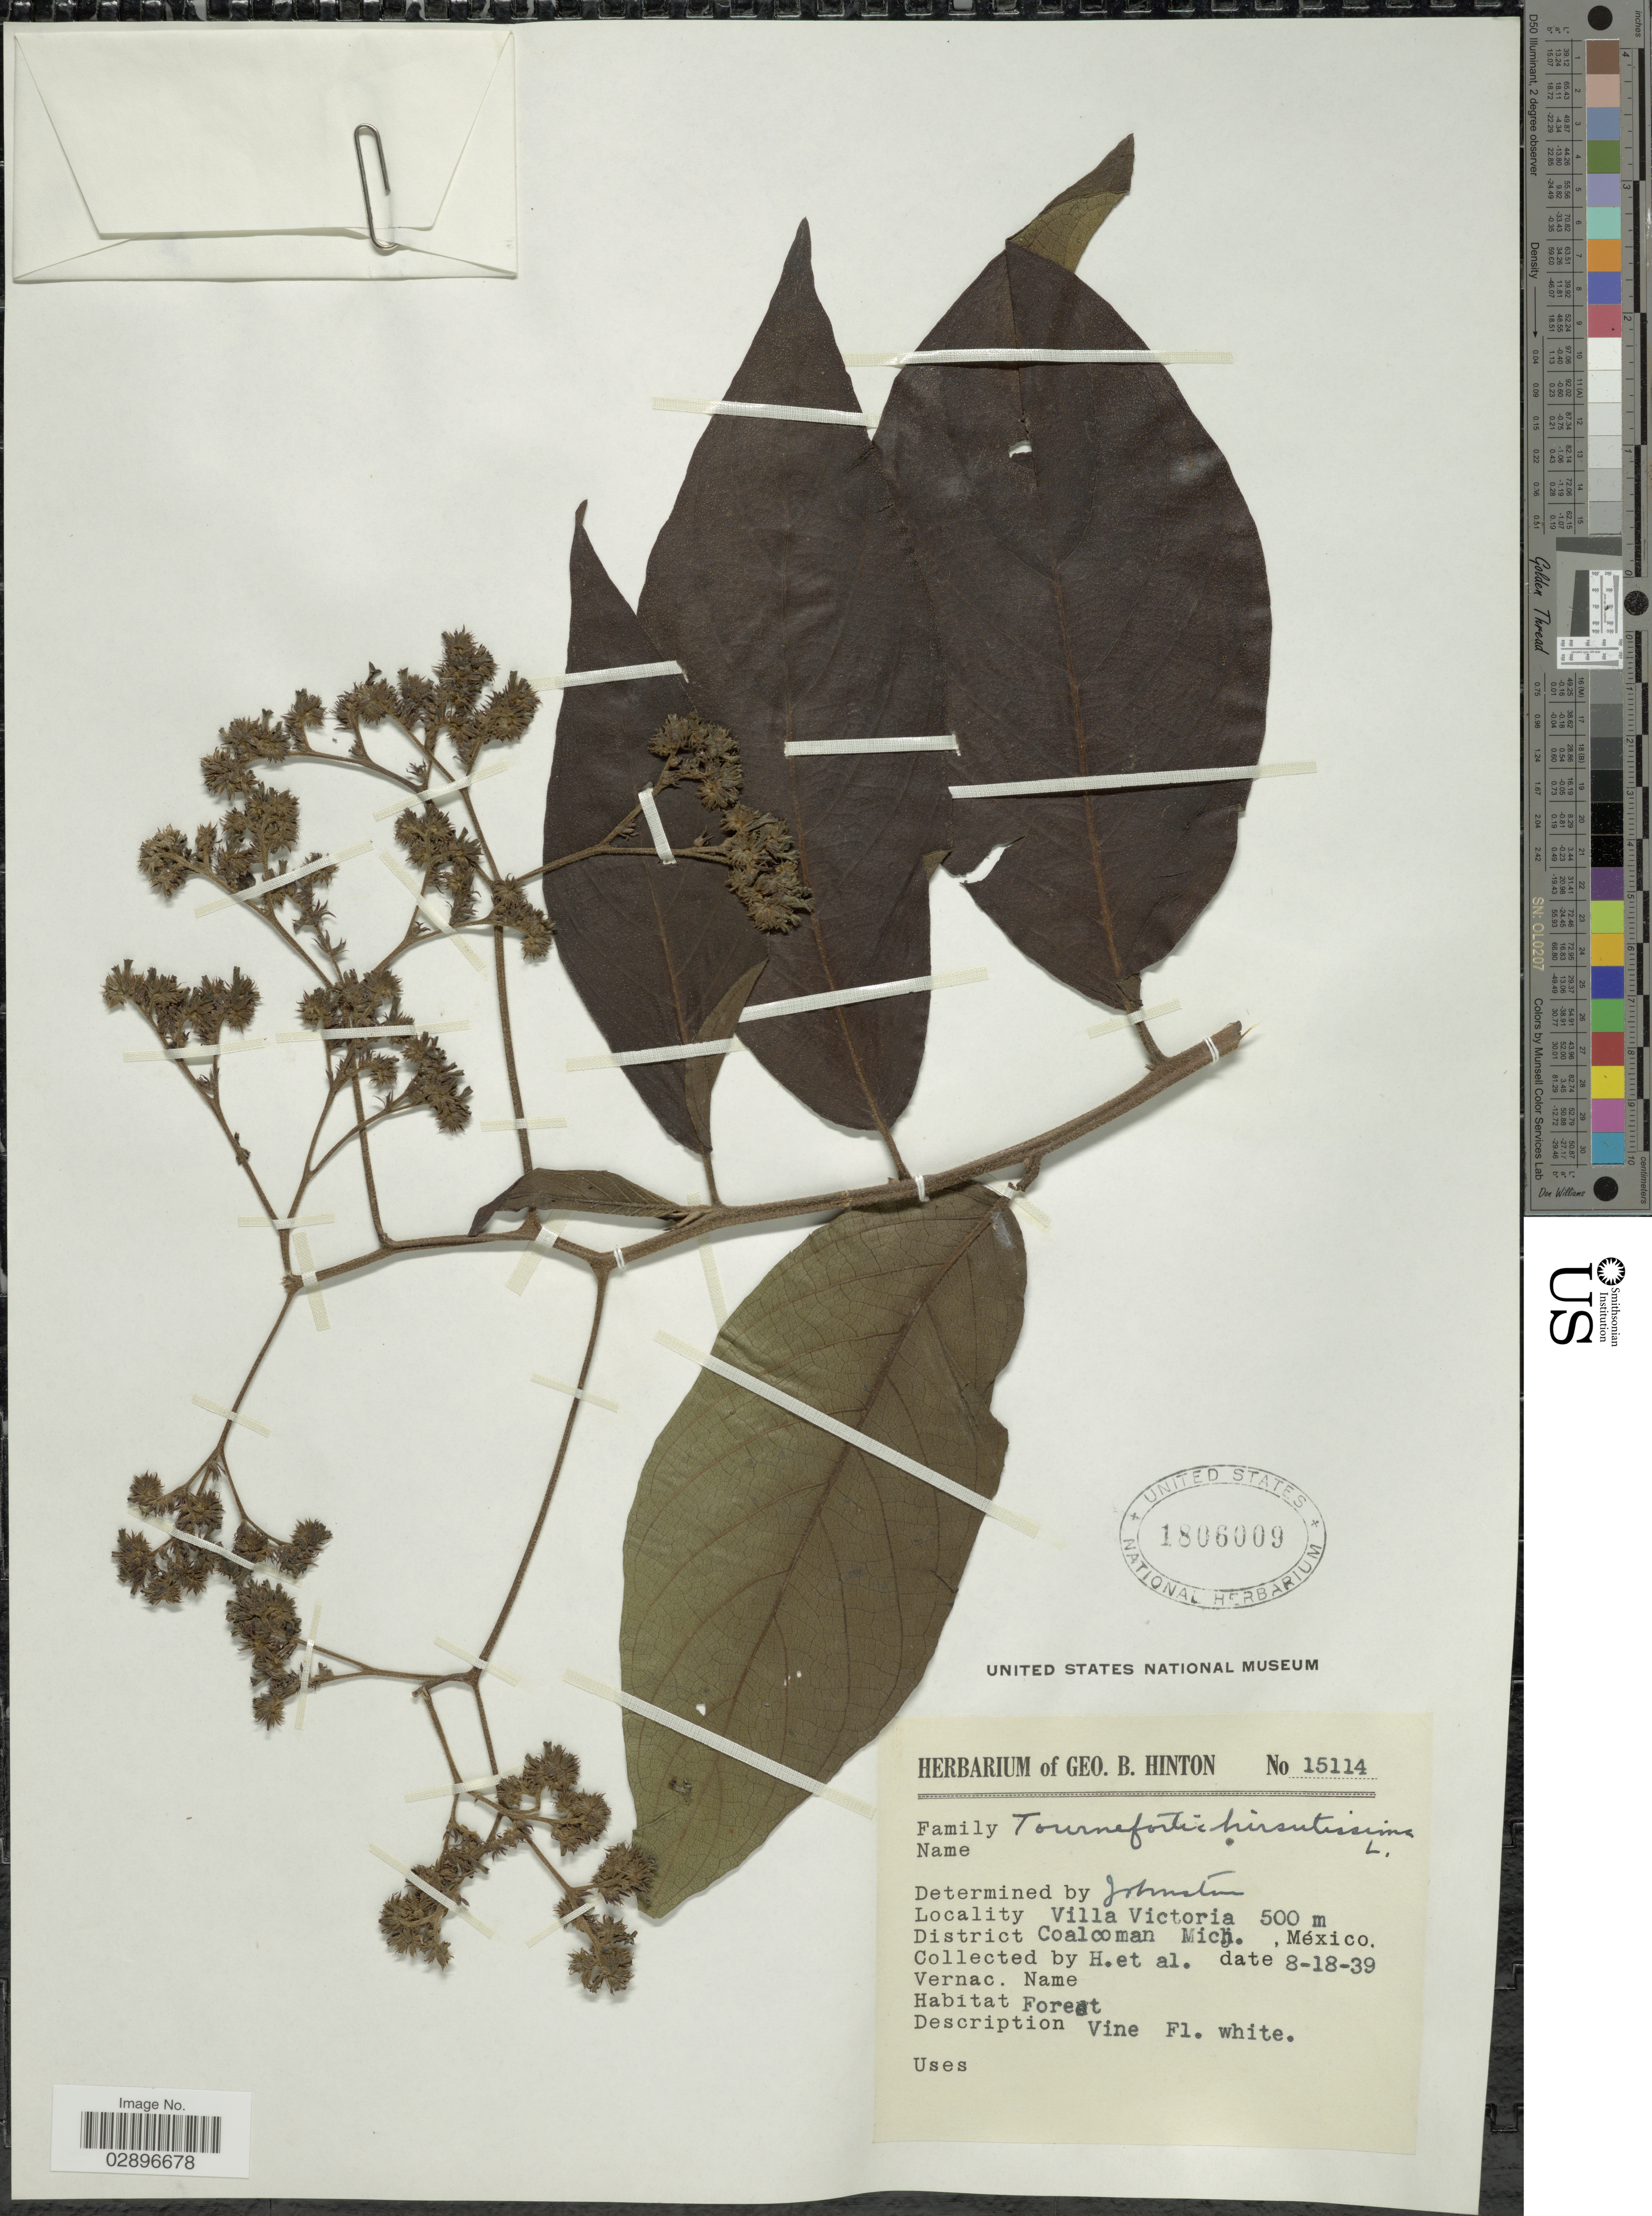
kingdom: Plantae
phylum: Tracheophyta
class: Magnoliopsida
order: Boraginales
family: Heliotropiaceae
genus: Tournefortia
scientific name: Tournefortia hirsutissima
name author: L.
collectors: G. B. Hinton & et al.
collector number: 15114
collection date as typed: Transcribed d/m/y: 18/8/39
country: Mexico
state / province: Michoacán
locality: Villa Victoria. District Coalcoman.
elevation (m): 500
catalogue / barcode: US 1806009